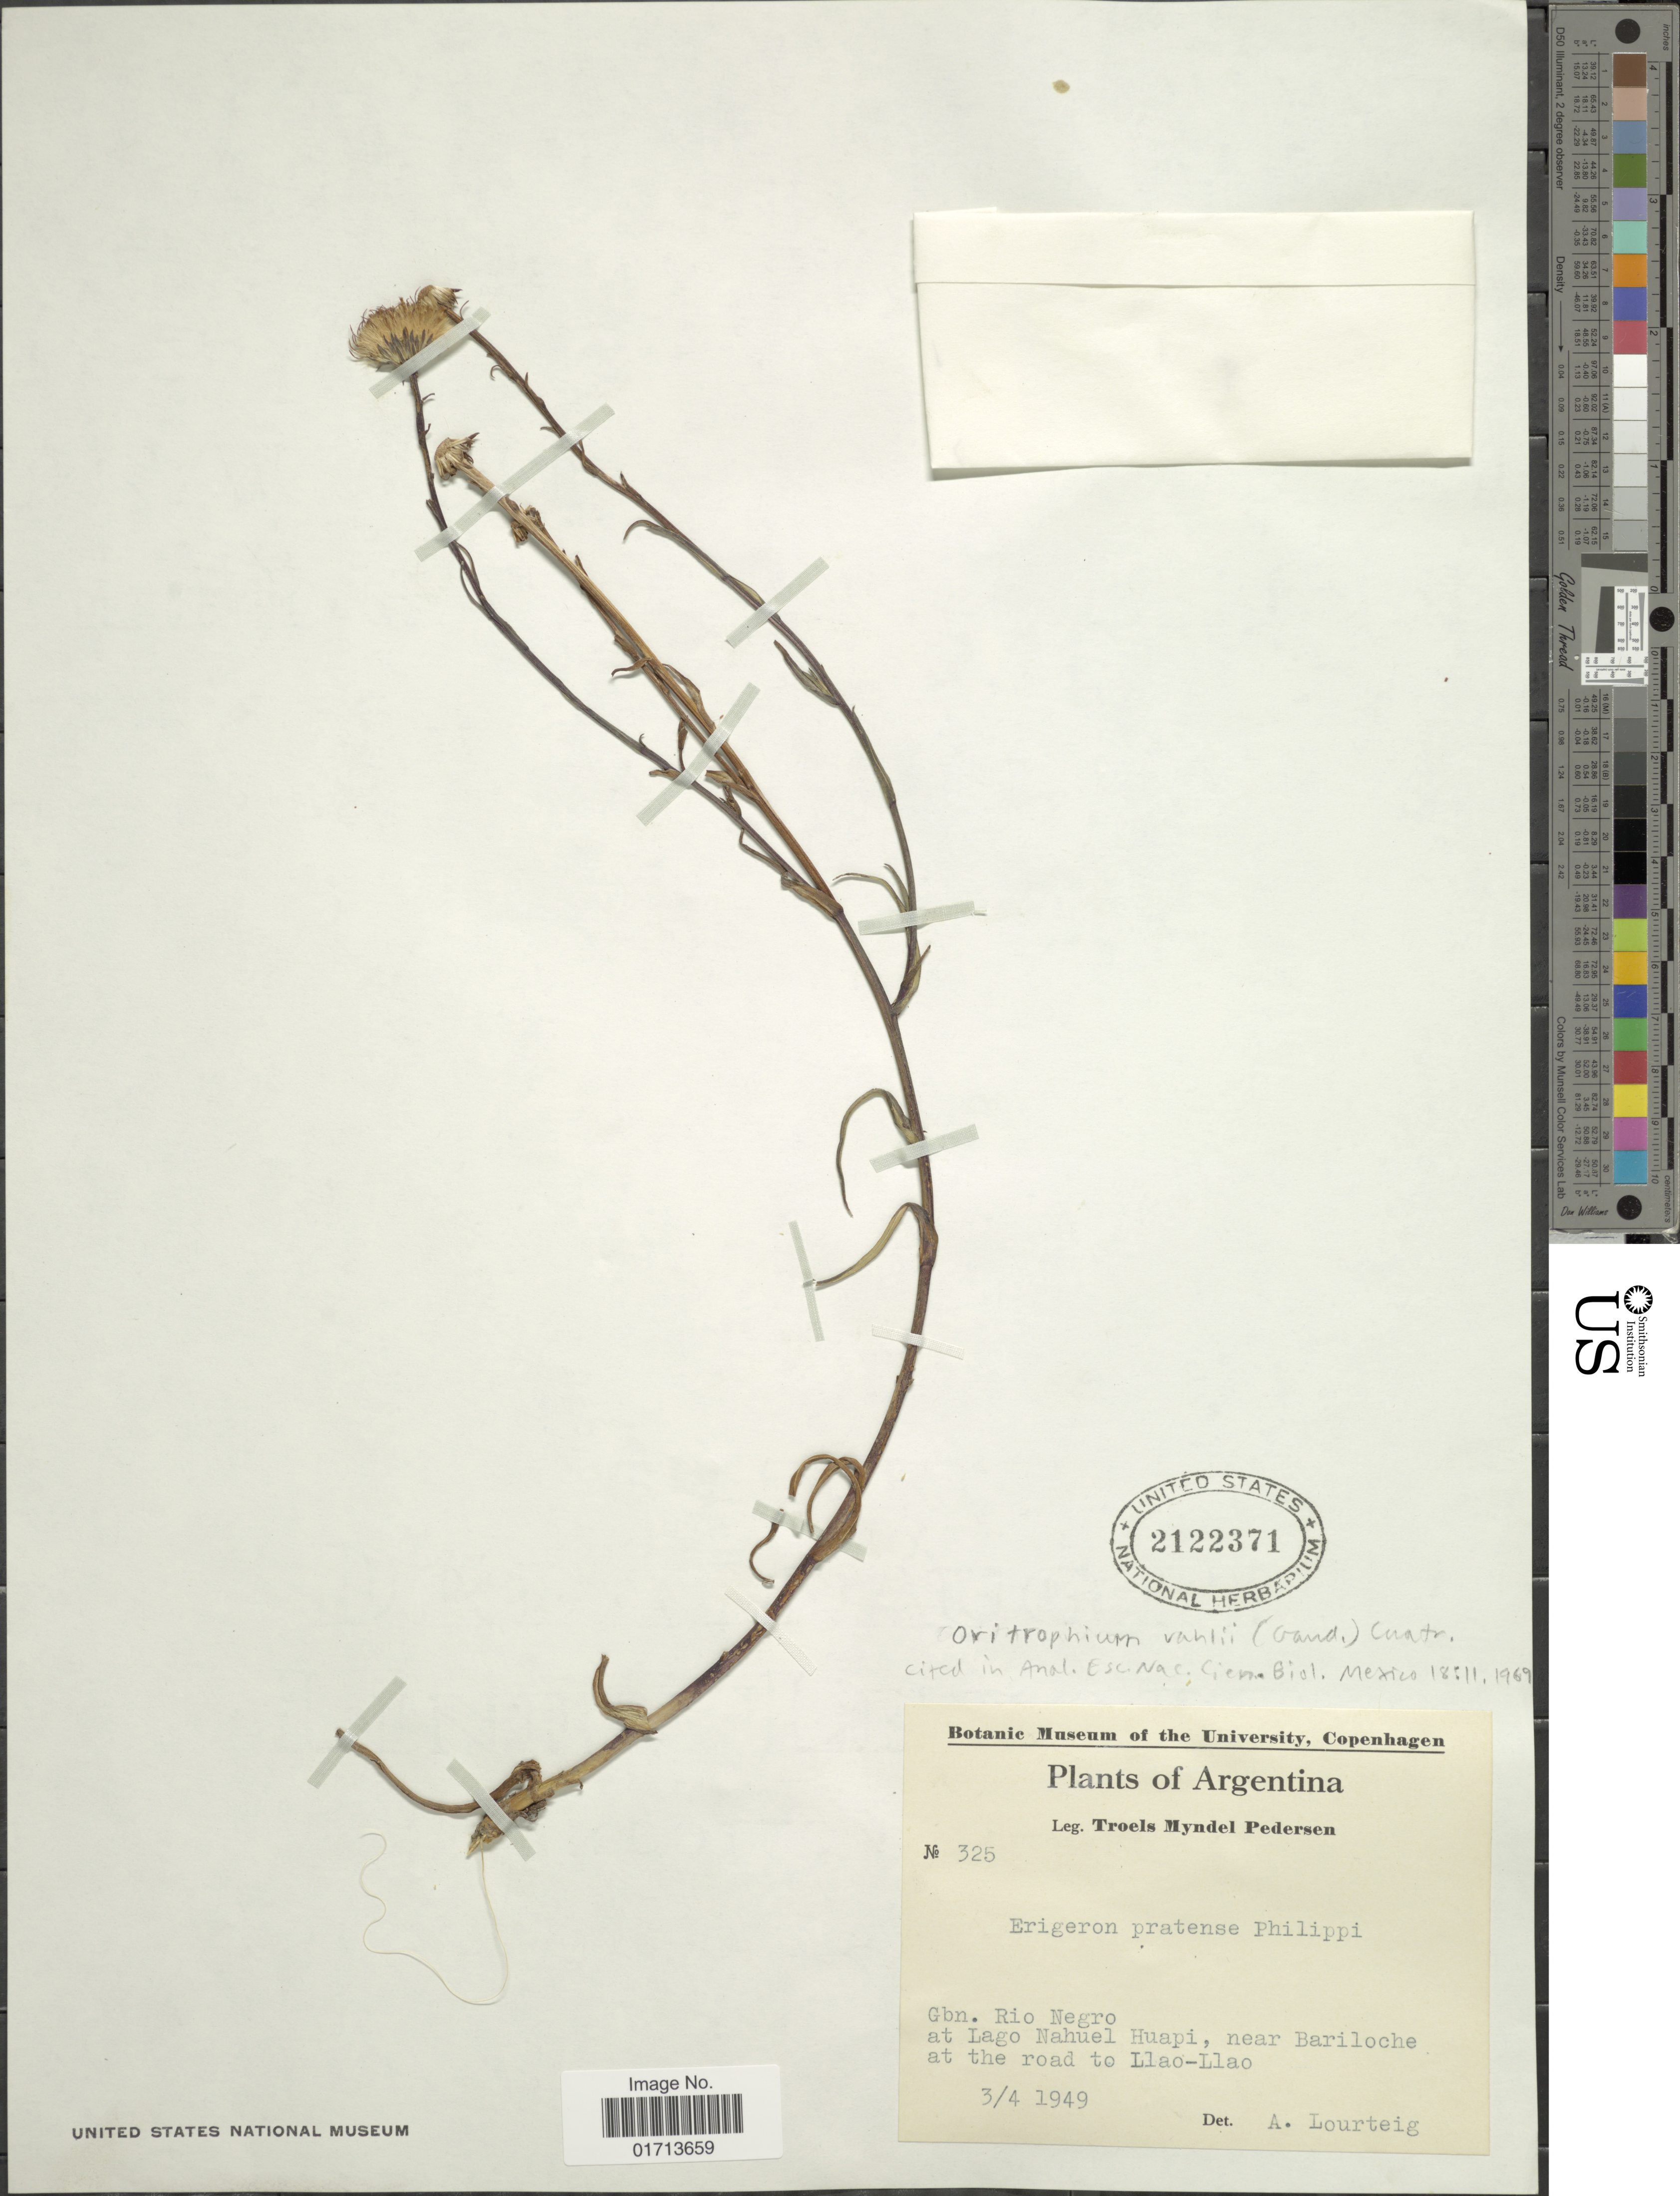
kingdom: Plantae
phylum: Tracheophyta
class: Magnoliopsida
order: Asterales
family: Asteraceae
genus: Oritrophium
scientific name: Oritrophium vahlii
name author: (Gaudich.) Cuatrec.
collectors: T. Pederson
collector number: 325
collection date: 1949-04-03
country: Argentina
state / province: Rio Negro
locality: At Lago Nahuel Huapi, near Bariloche at the road to Llao-Llao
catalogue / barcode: US 2122371